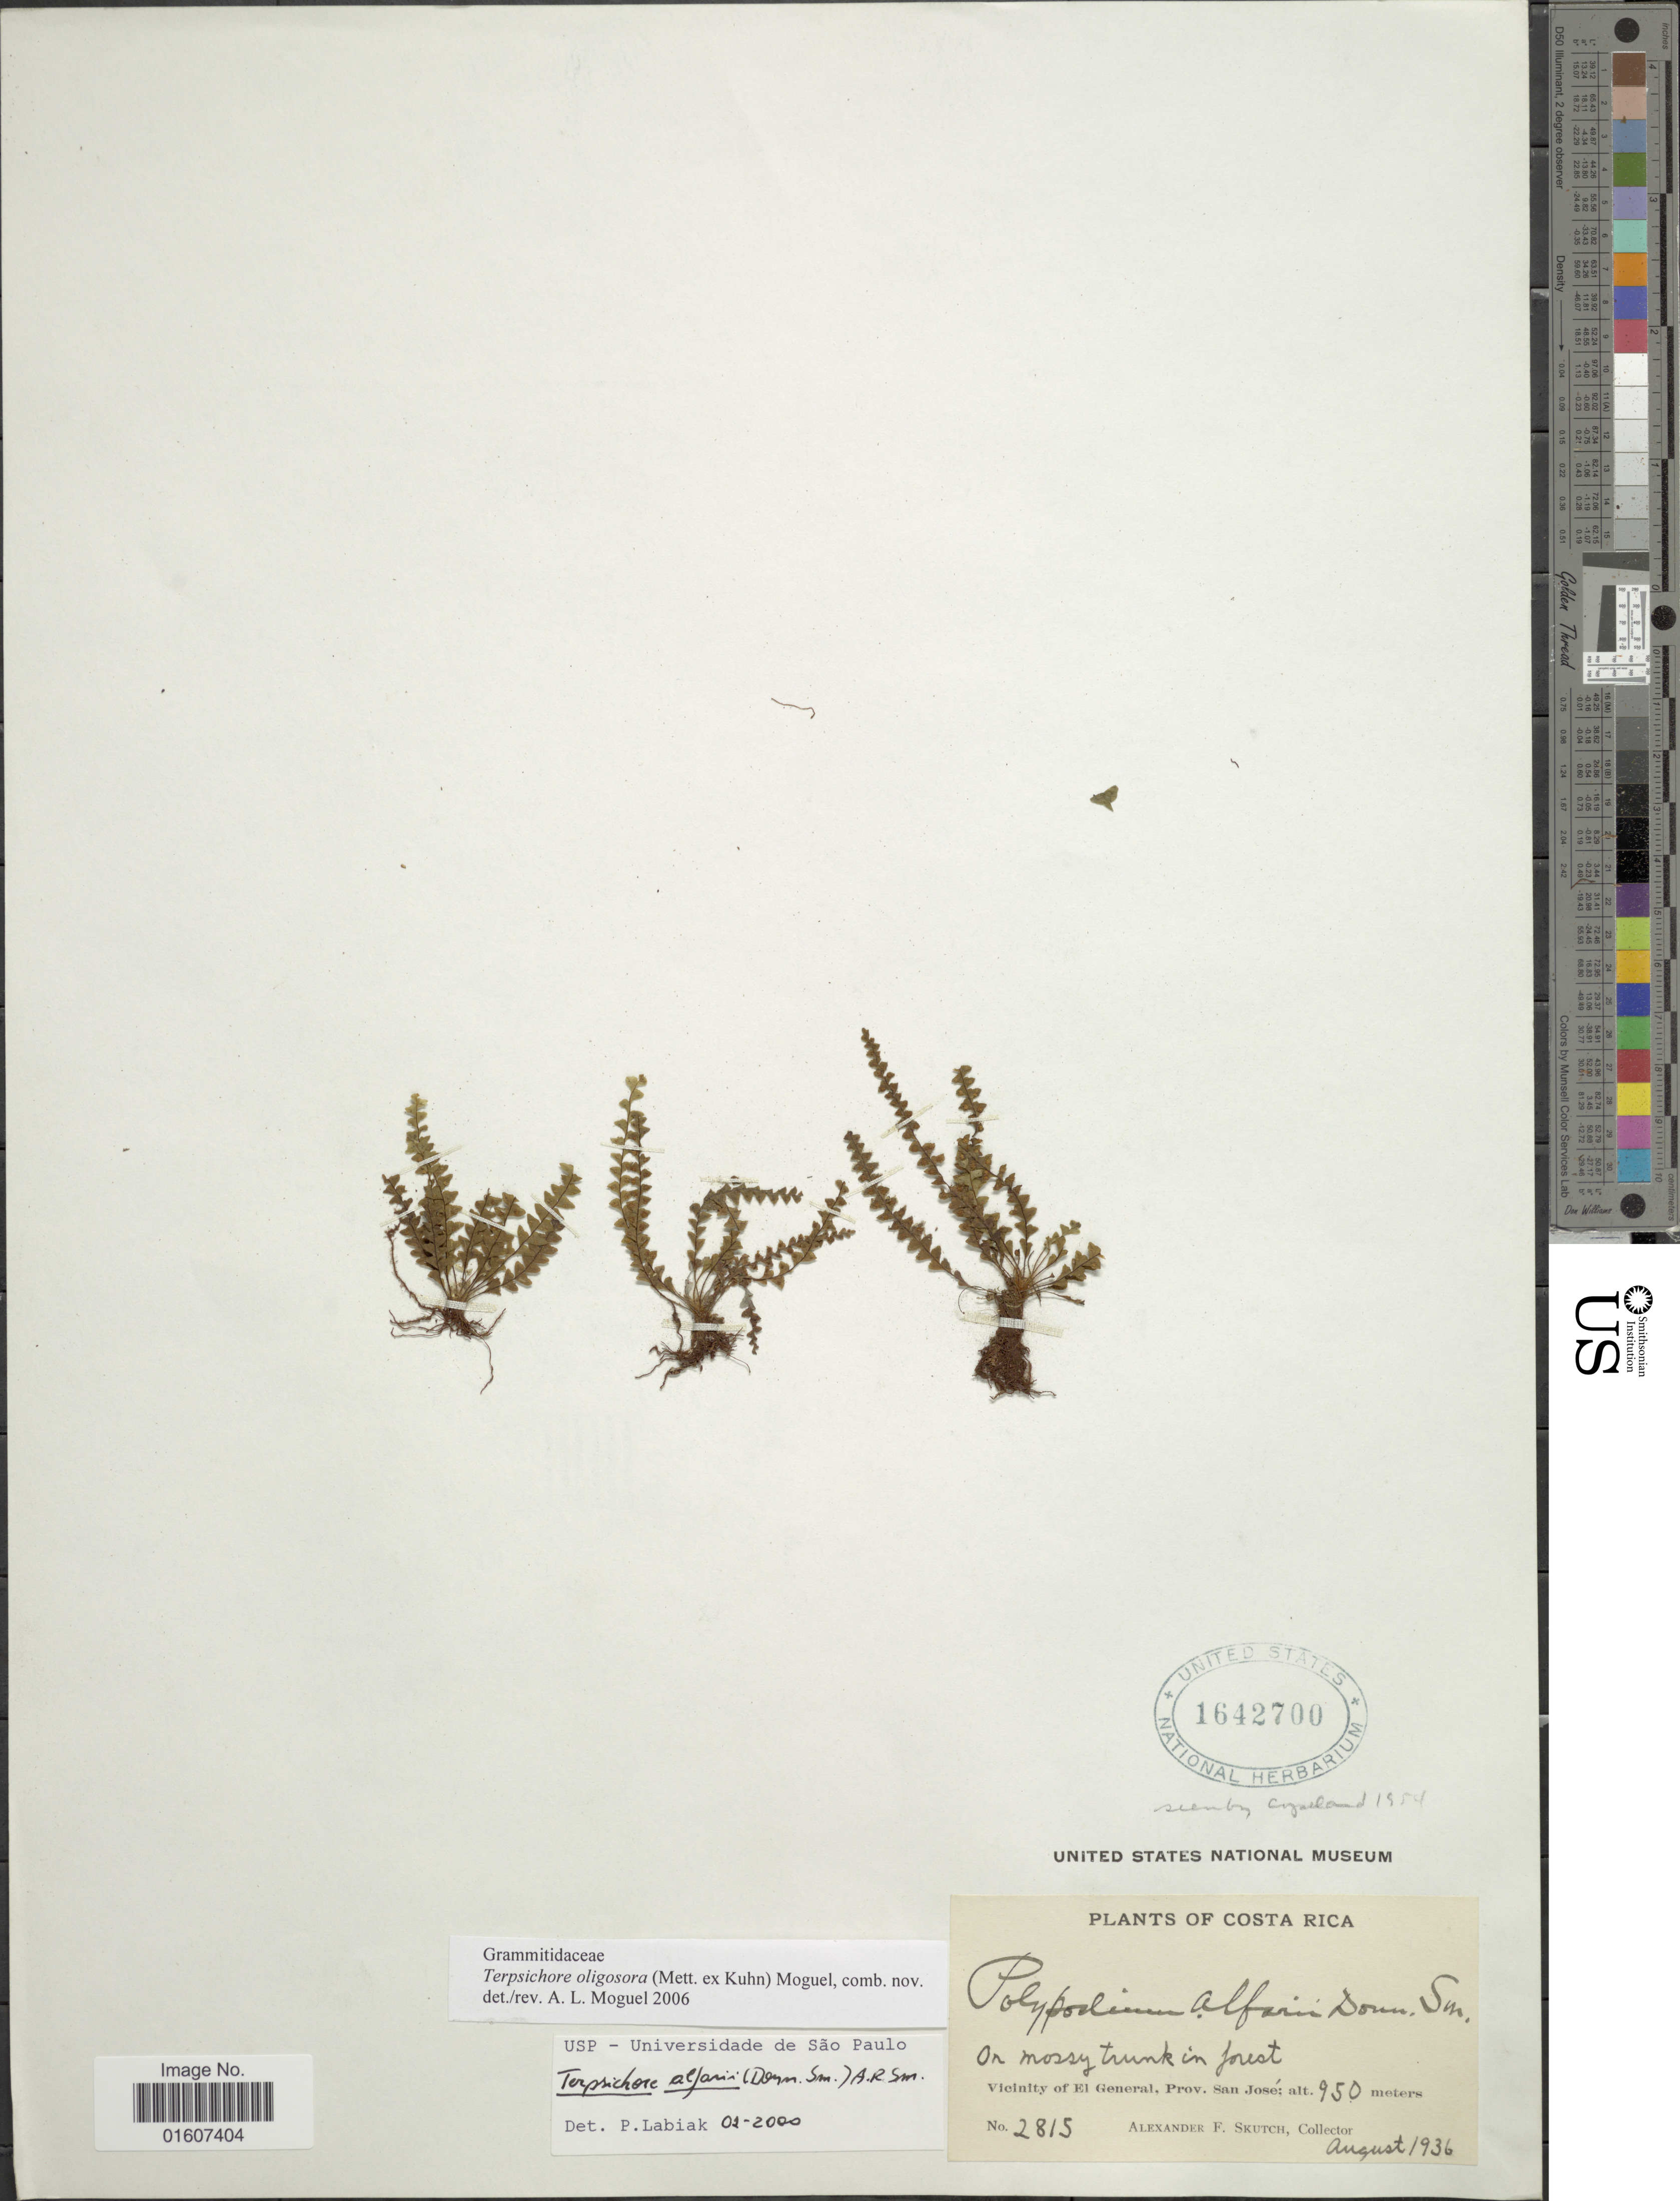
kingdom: Plantae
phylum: Tracheophyta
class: Polypodiopsida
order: Polypodiales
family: Polypodiaceae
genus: Terpsichore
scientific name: Terpsichore oligosora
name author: (Mett. ex Kuhn) Moguel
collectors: A. F. Skutch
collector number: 2815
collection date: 1936-08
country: Costa Rica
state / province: San José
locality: Vicinity of El General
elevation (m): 950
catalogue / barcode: US 1642700